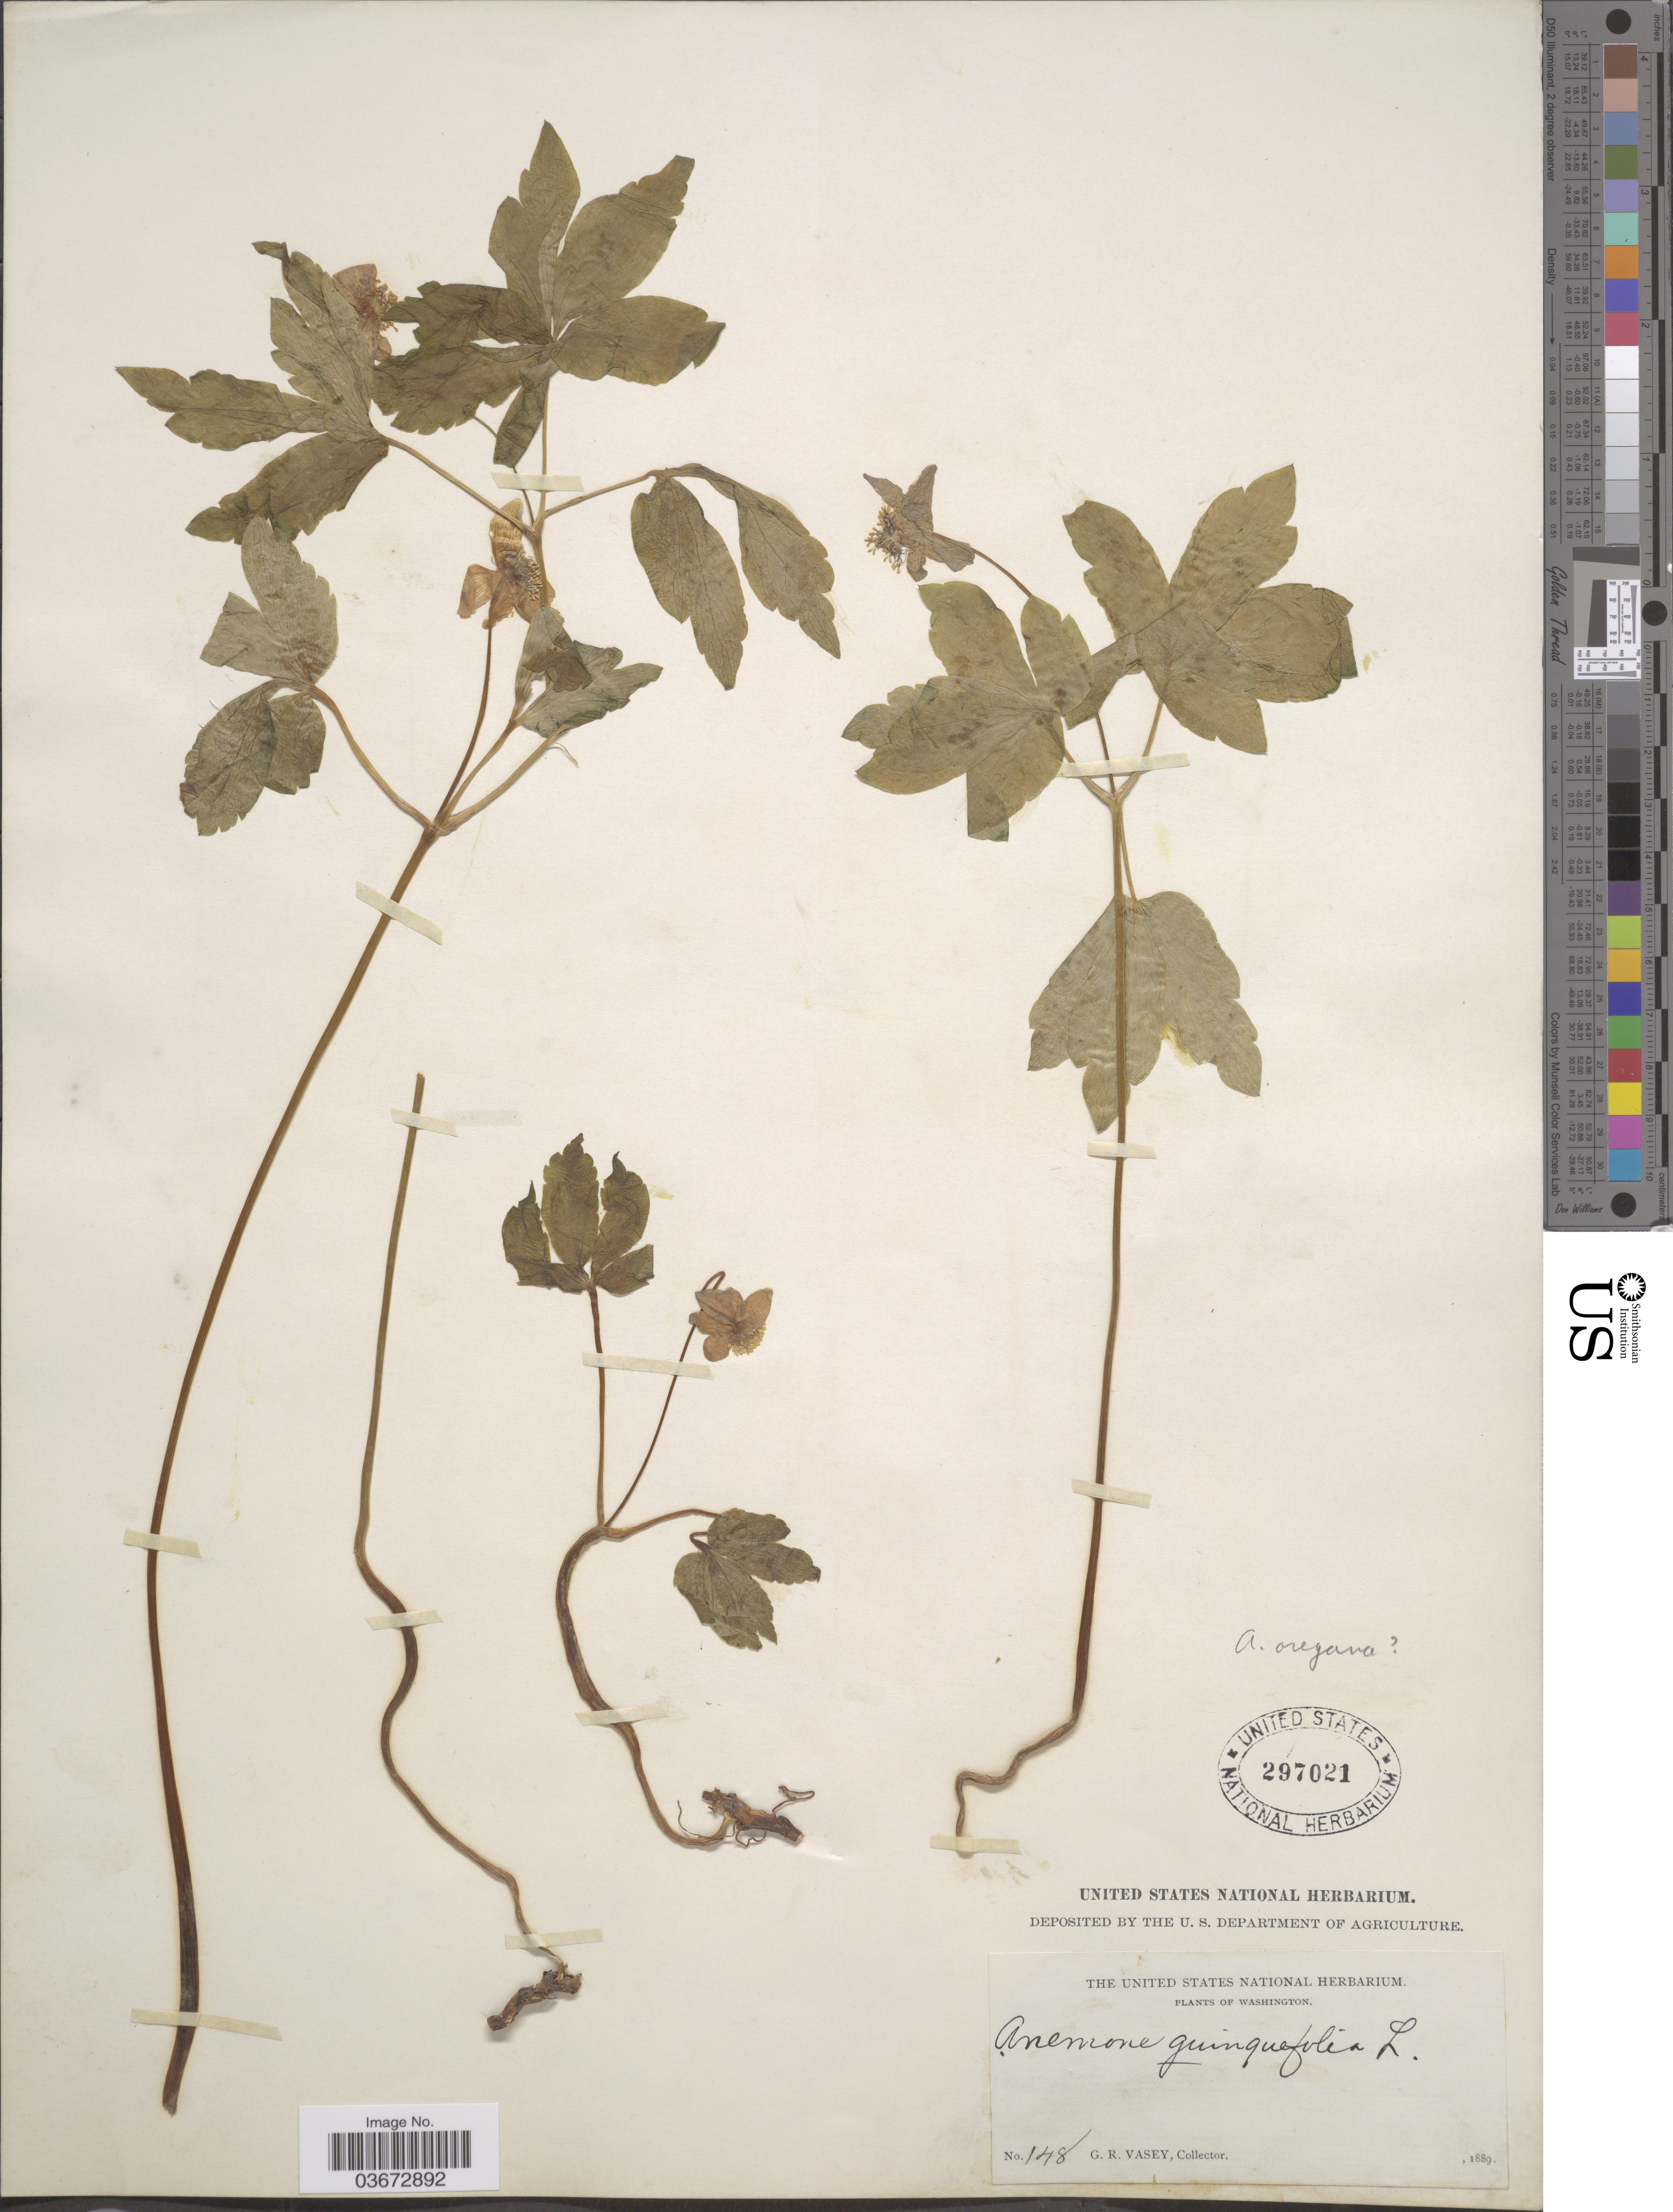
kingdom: Plantae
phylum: Tracheophyta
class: Magnoliopsida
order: Ranunculales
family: Ranunculaceae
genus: Anemone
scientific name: Anemone quinquefolia var. oregana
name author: (A. Gray) B.L. Rob.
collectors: G. R. Vasey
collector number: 148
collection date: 1889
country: United States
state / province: Washington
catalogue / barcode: US 297021